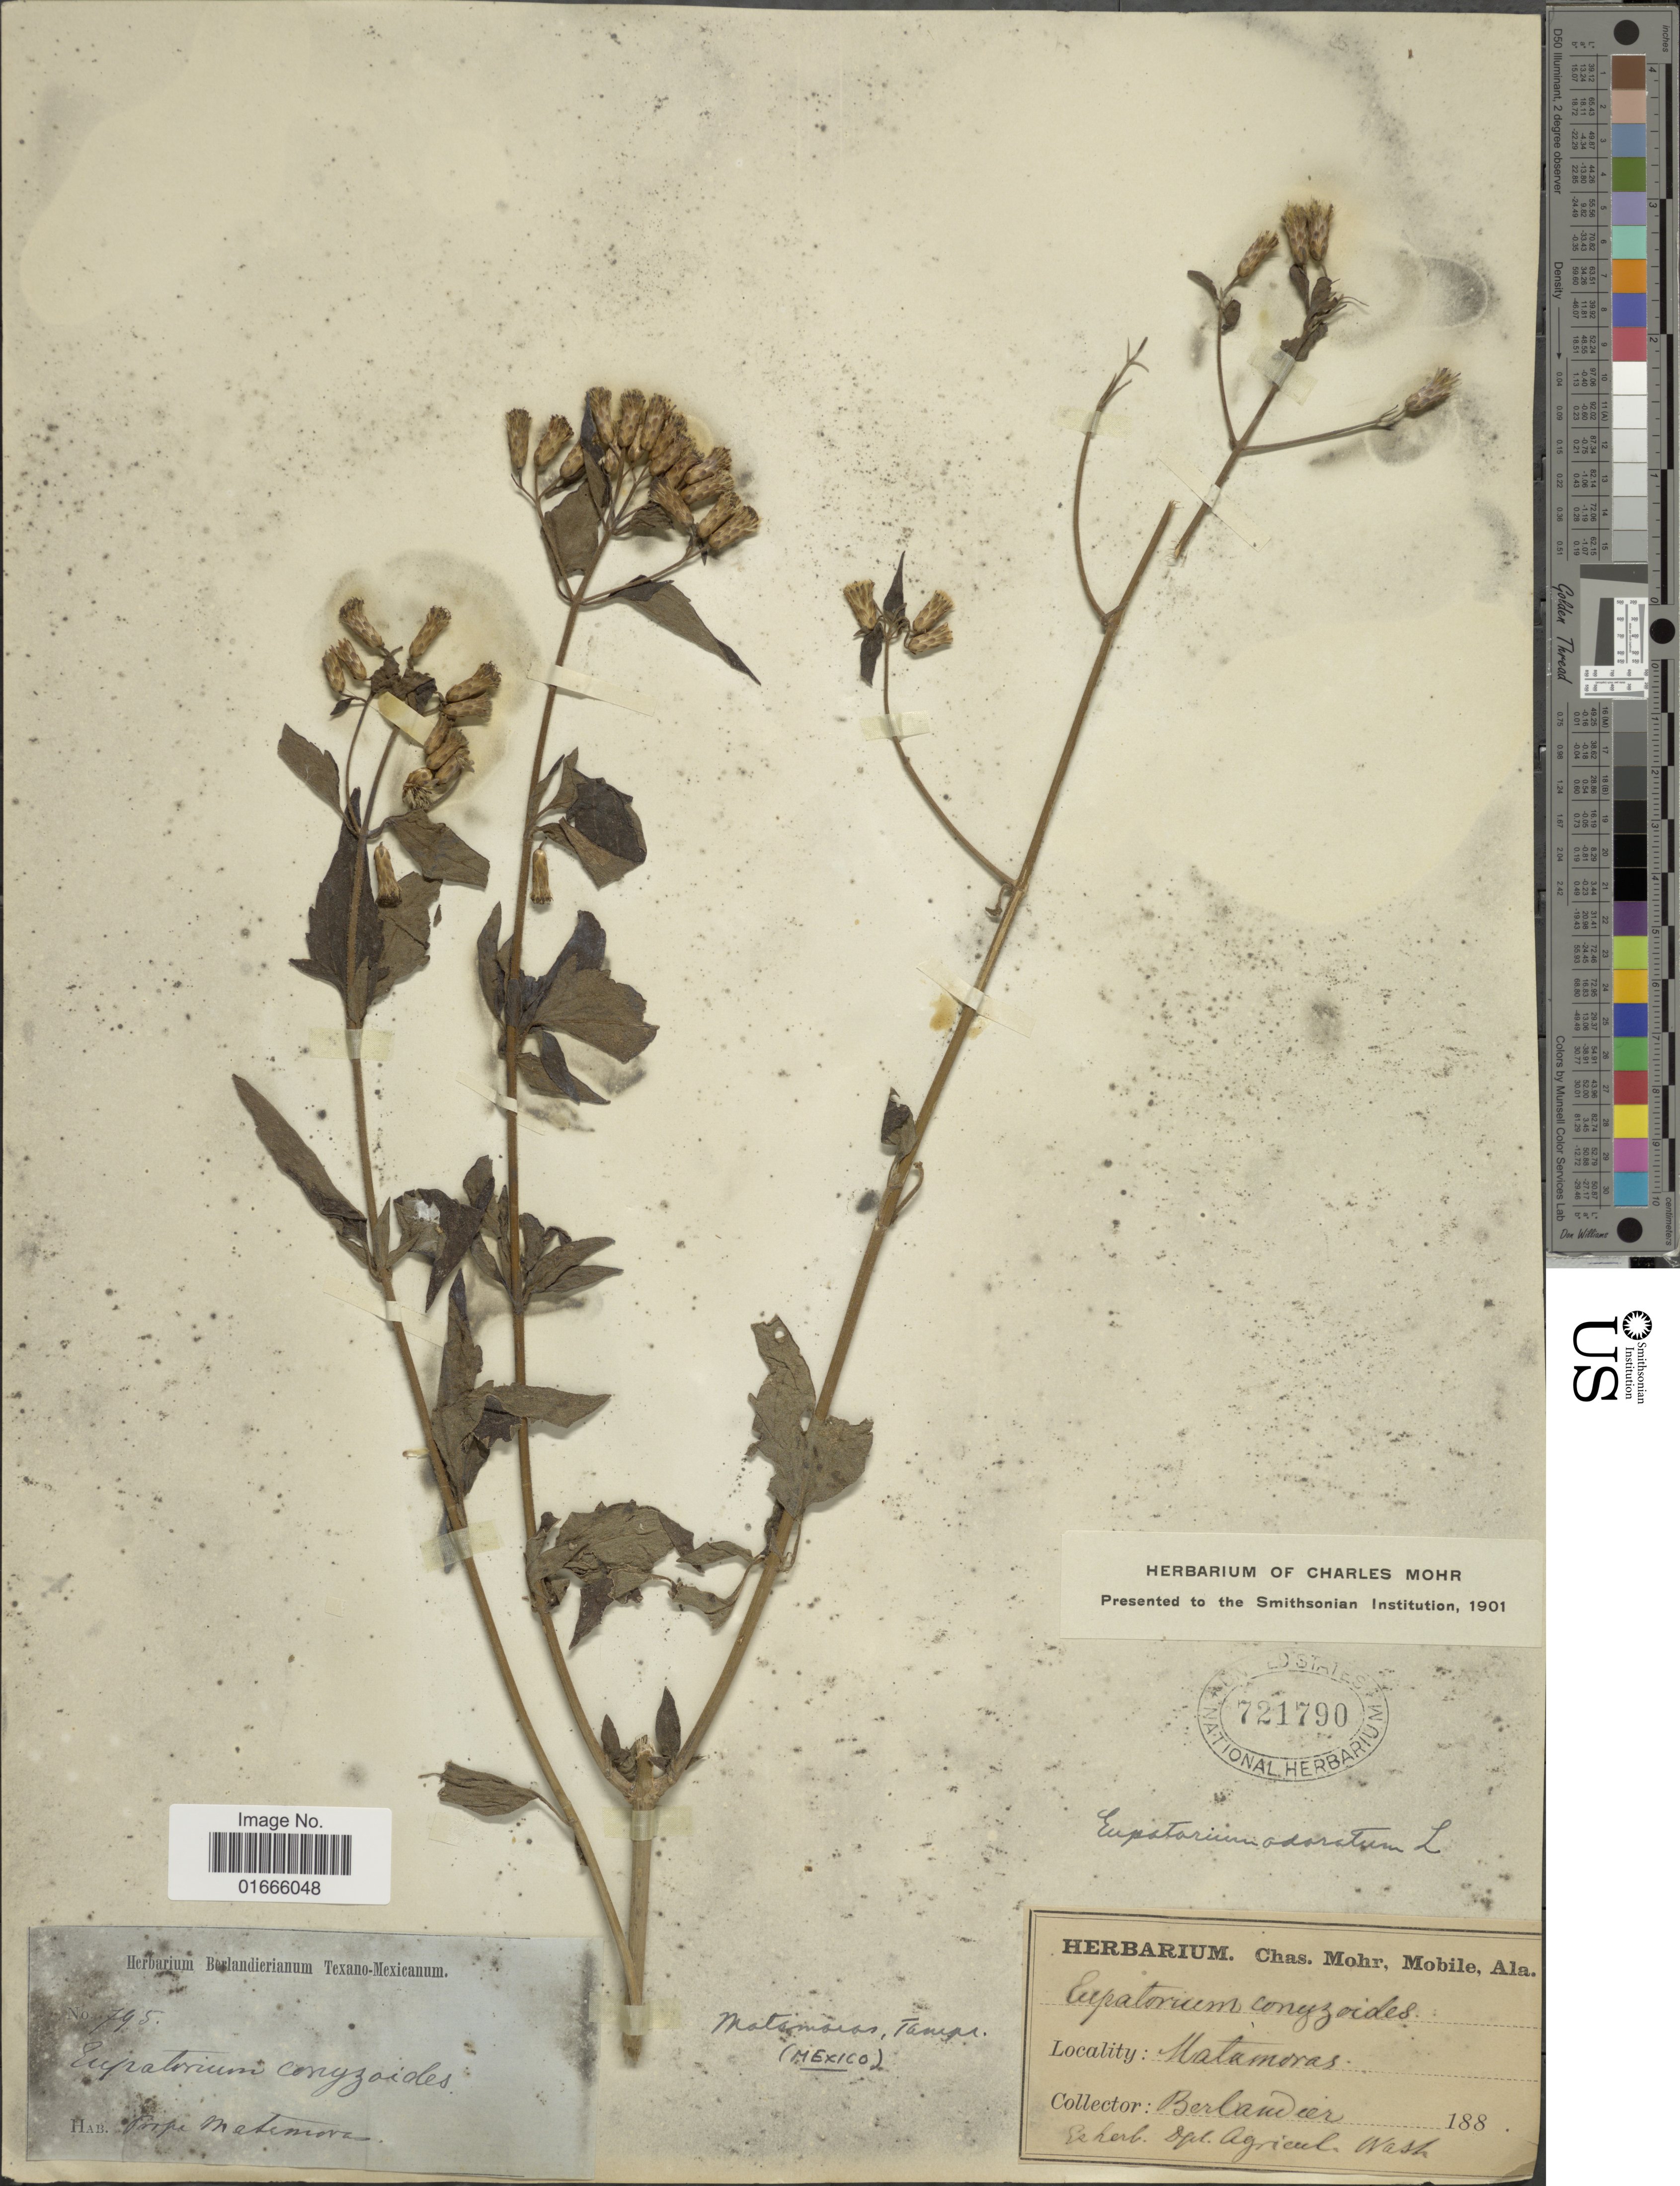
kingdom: Plantae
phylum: Tracheophyta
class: Magnoliopsida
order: Asterales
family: Asteraceae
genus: Chromolaena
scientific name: Chromolaena odorata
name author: (L.) R.M. King & H. Rob.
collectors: J. L. Berlandier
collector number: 795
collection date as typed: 188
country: Mexico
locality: Matamoras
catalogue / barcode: US 721790